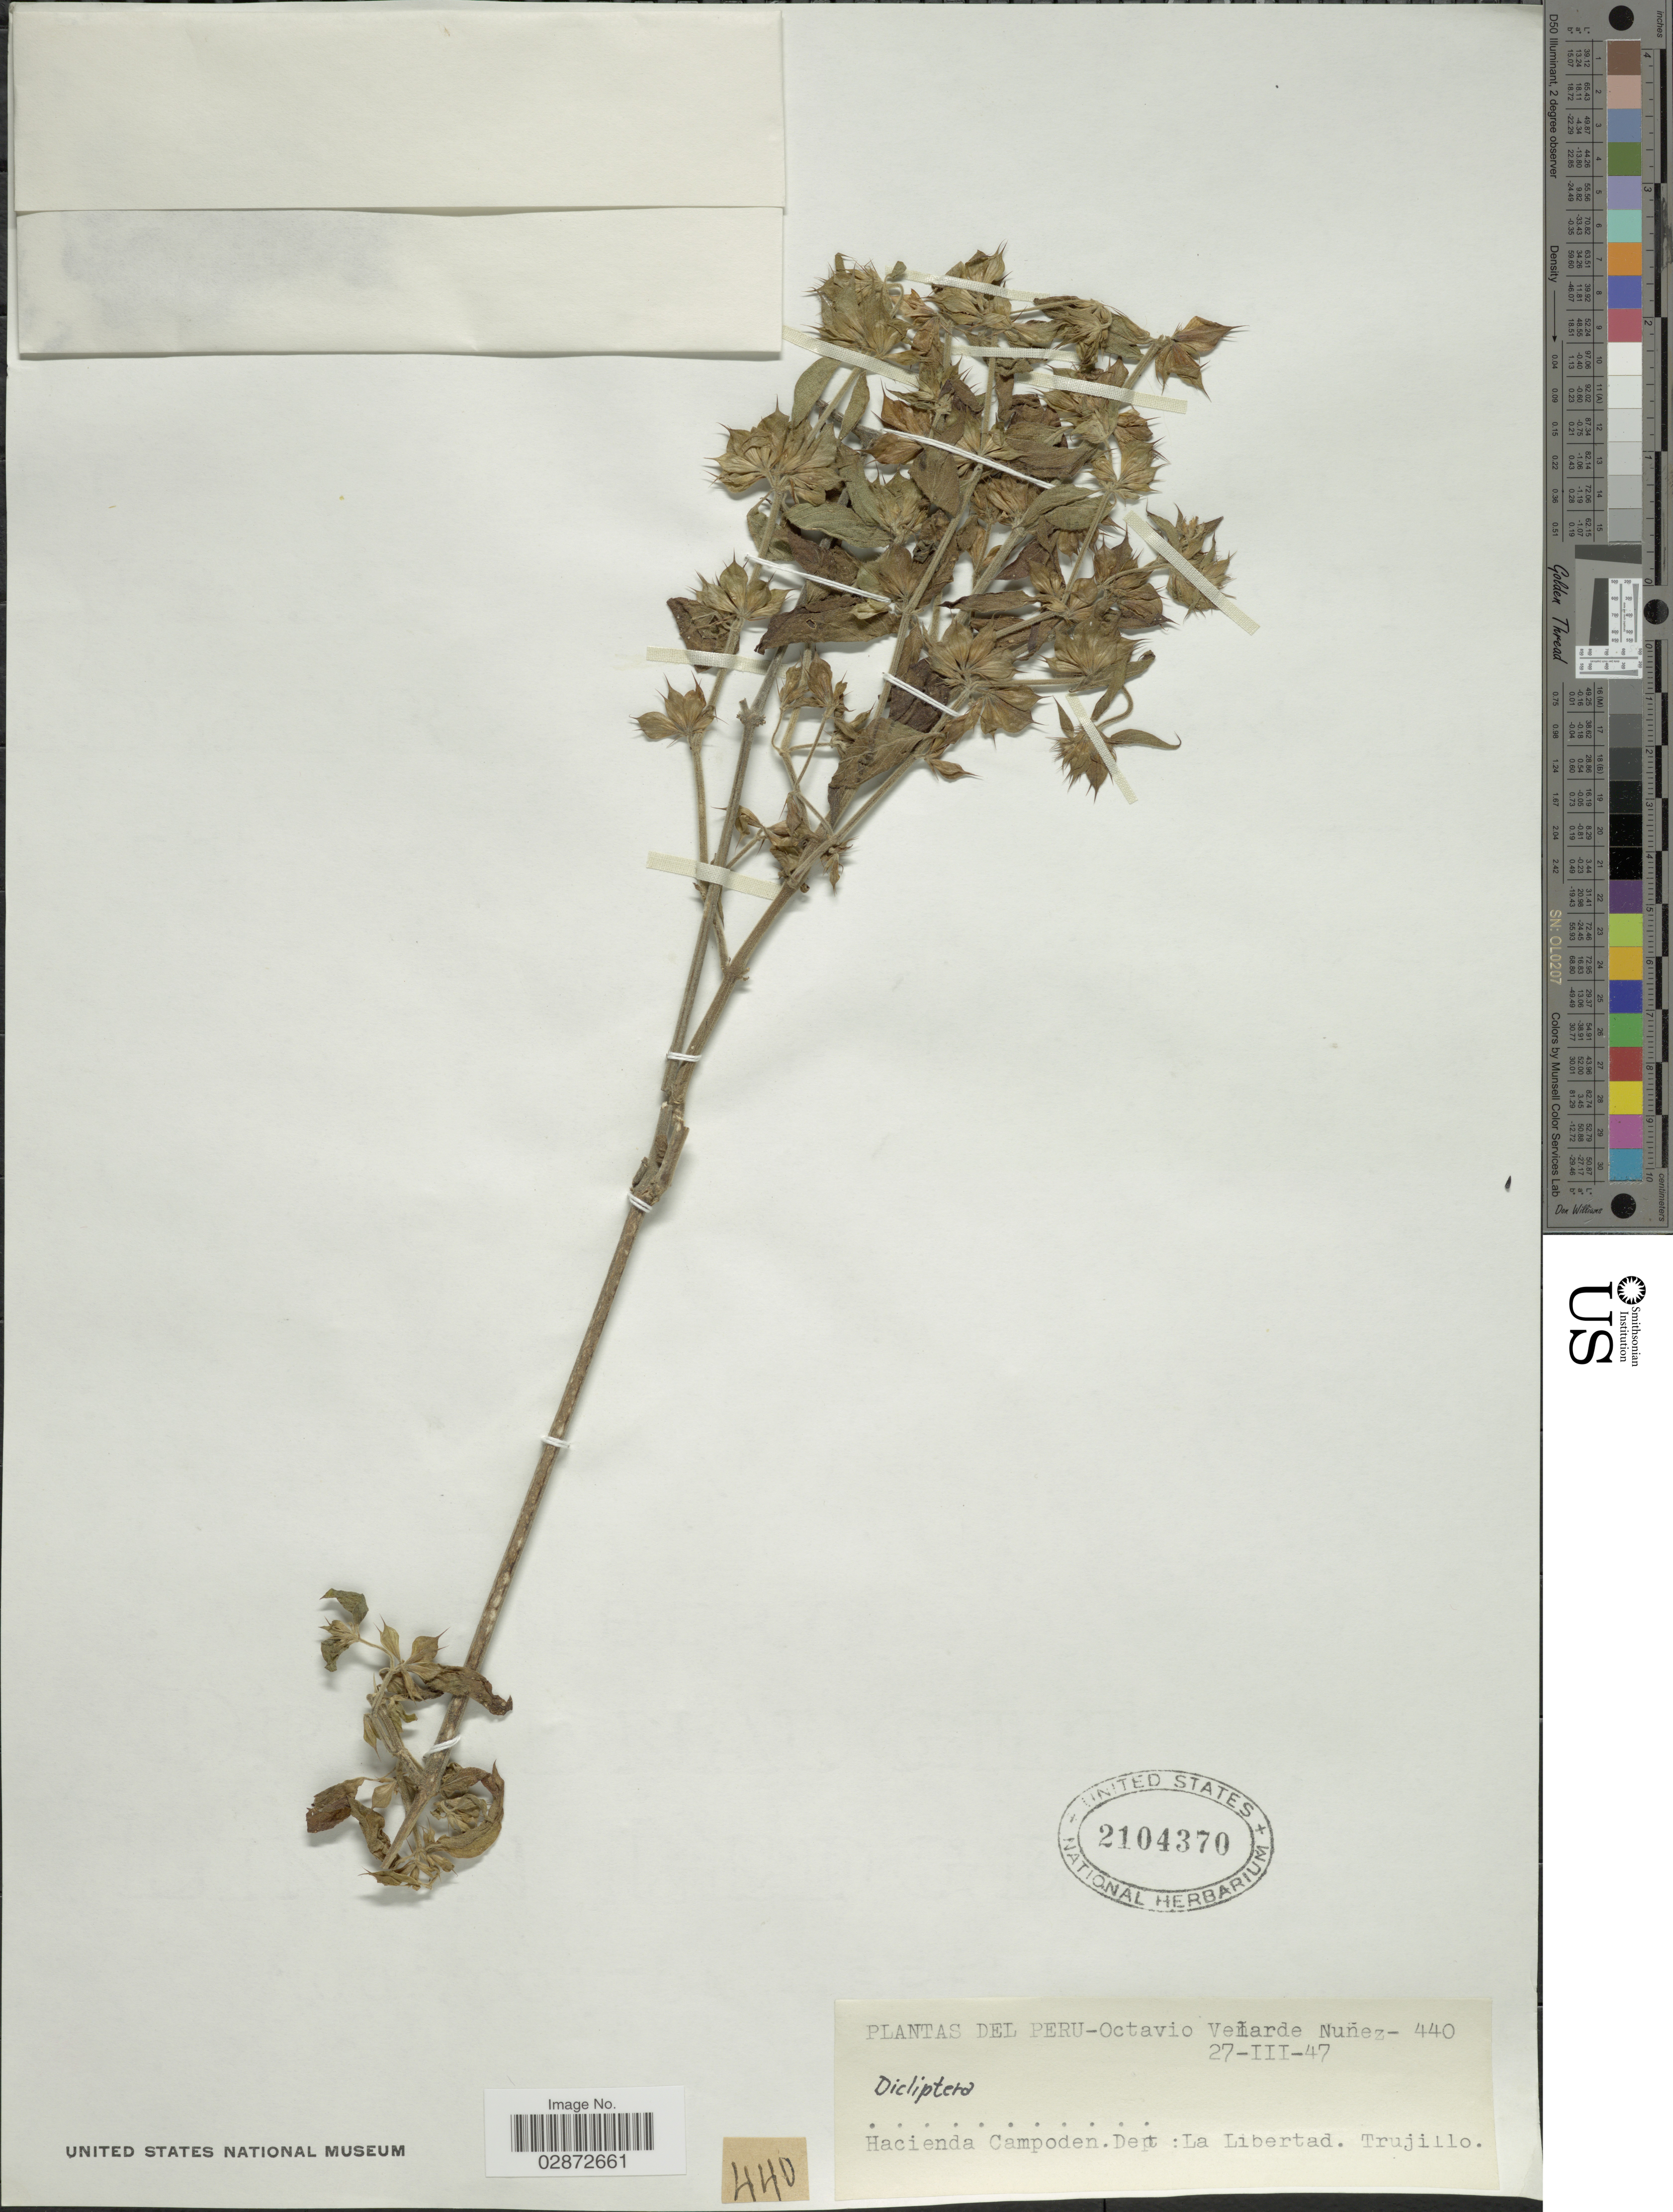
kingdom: Plantae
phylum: Tracheophyta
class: Magnoliopsida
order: Lamiales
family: Acanthaceae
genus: Dicliptera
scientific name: Dicliptera sp.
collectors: O. Nuñez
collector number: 440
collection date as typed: Transcribed d/m/y: 27/3/47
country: Peru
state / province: La Libertad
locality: Hacienda Campoden. Dept.: La Libertad. Trujillo.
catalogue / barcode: US 2104370